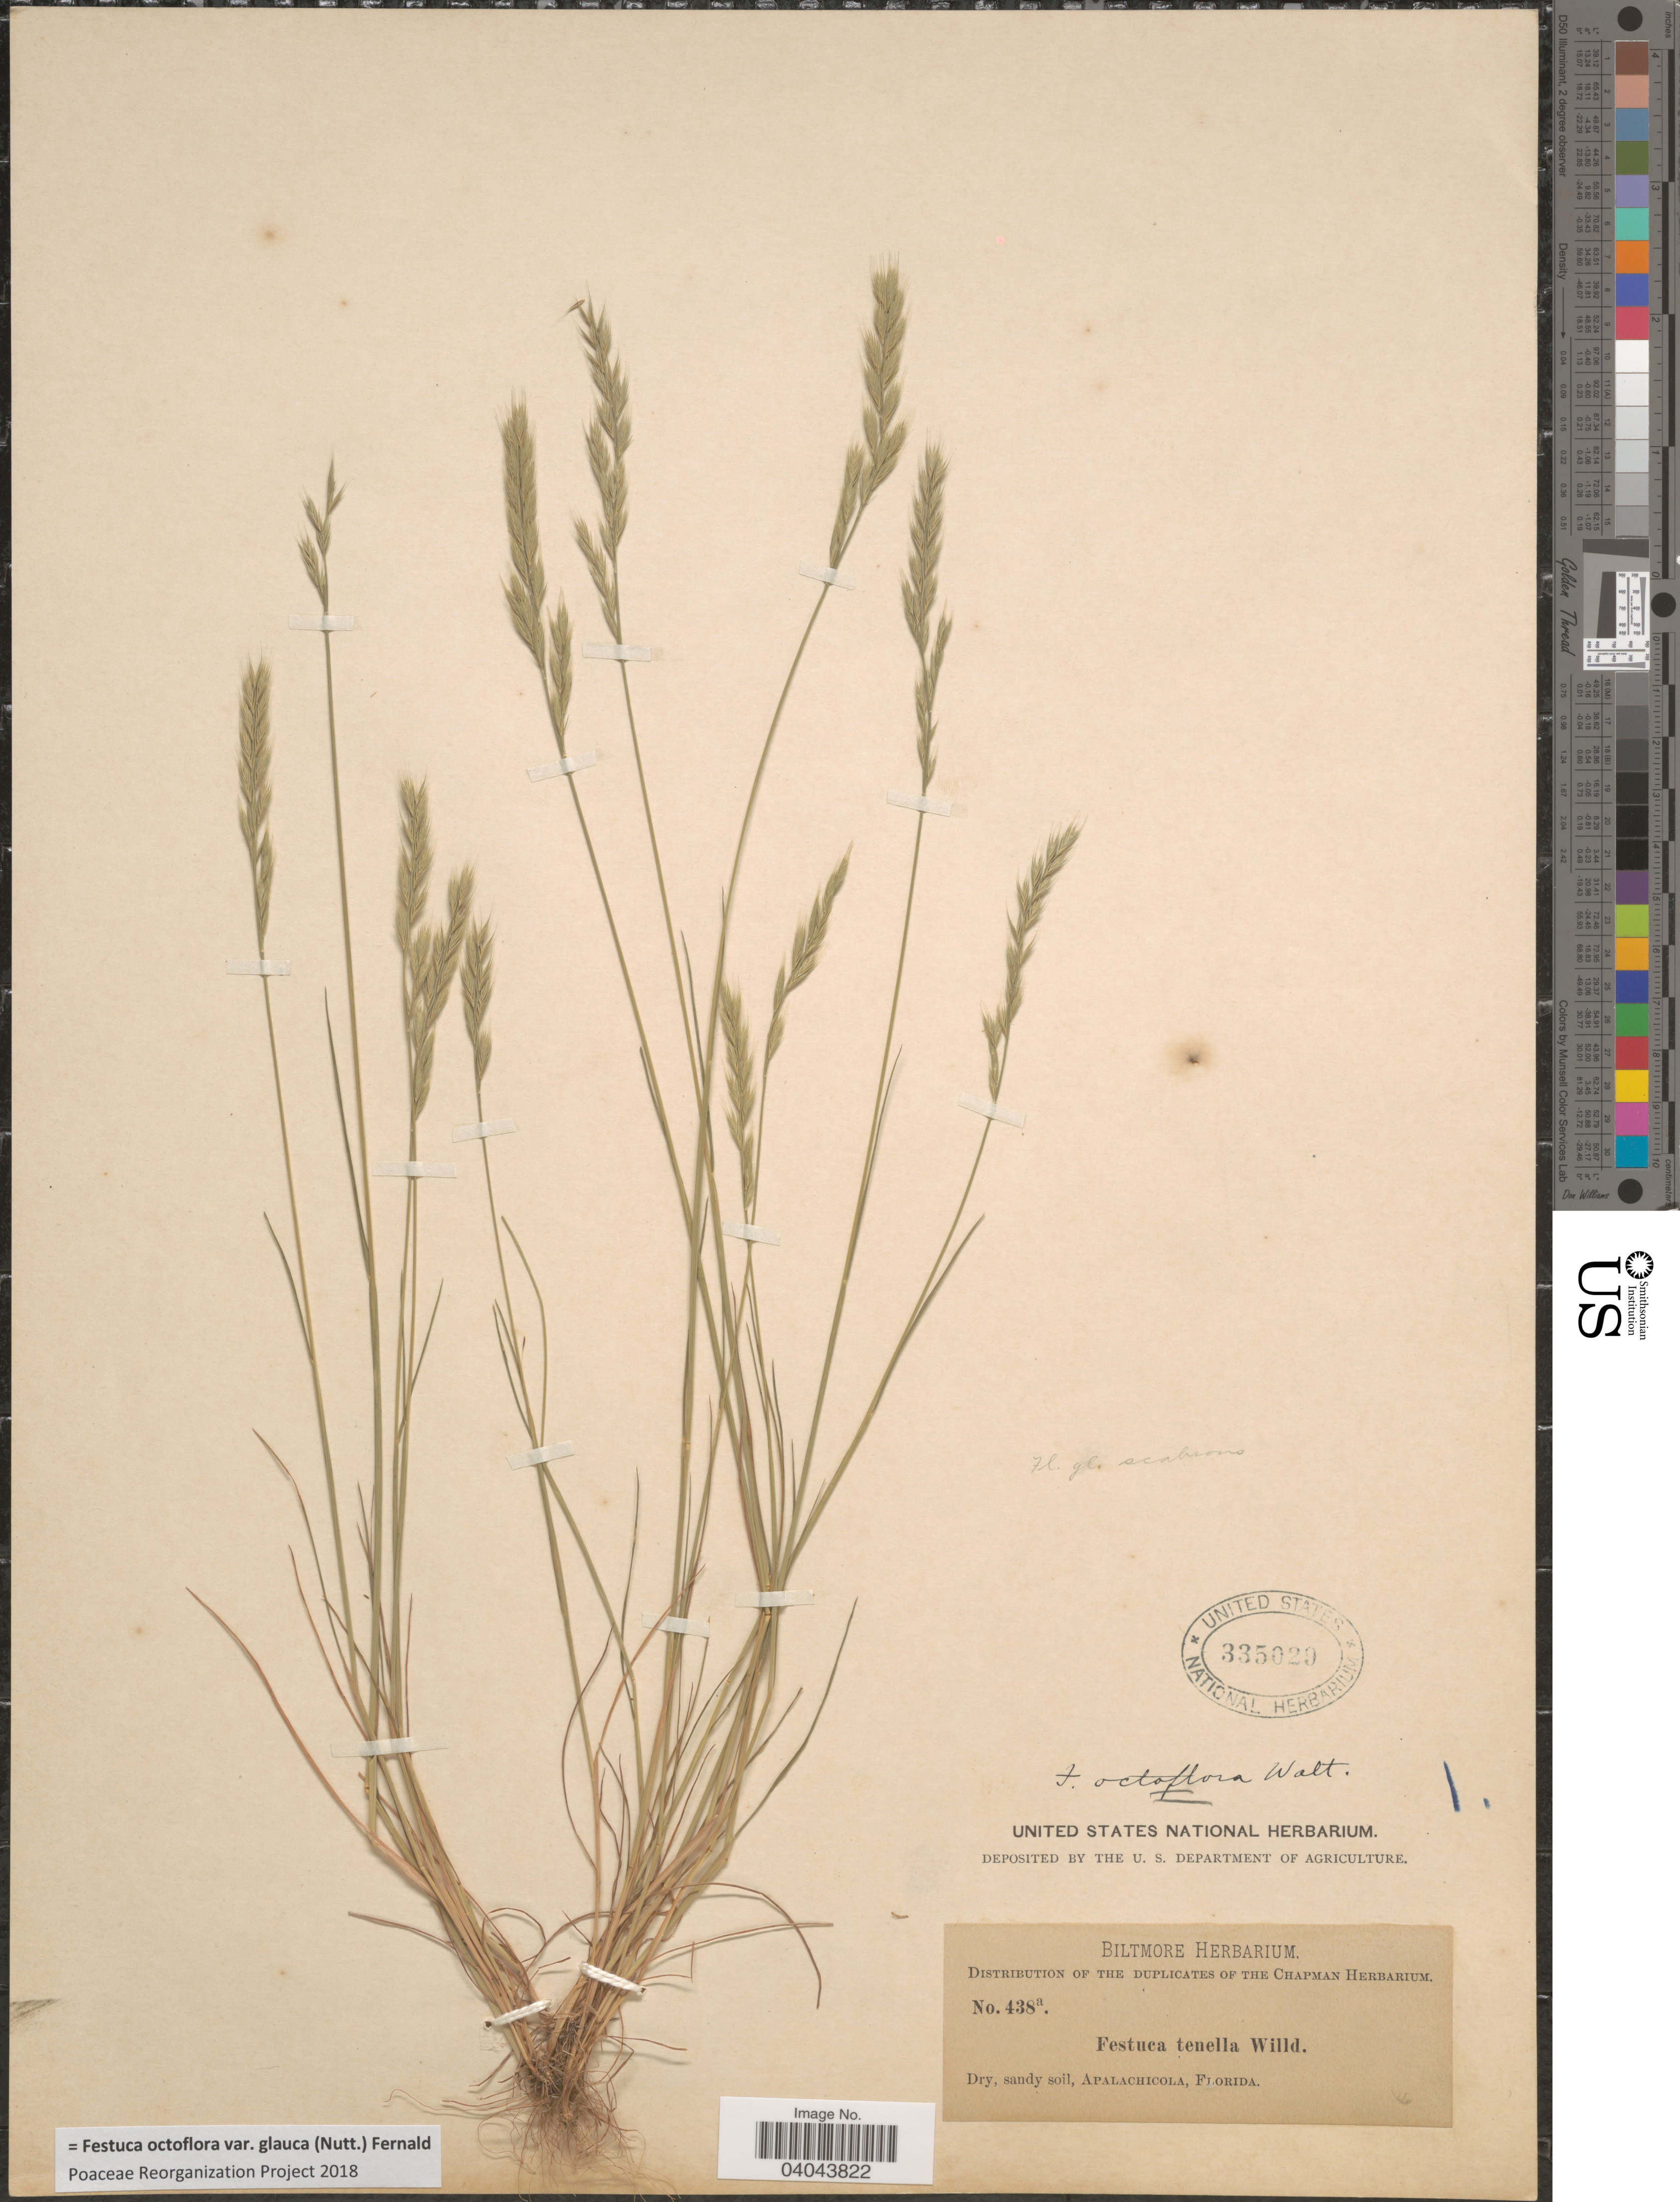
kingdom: Plantae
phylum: Tracheophyta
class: Liliopsida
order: Poales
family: Poaceae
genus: Festuca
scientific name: Festuca octoflora var. glauca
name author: (Nutt.) Fernald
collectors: ex herb. Biltmore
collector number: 438a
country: United States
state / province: Florida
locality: Apalachicola.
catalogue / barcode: US 335029